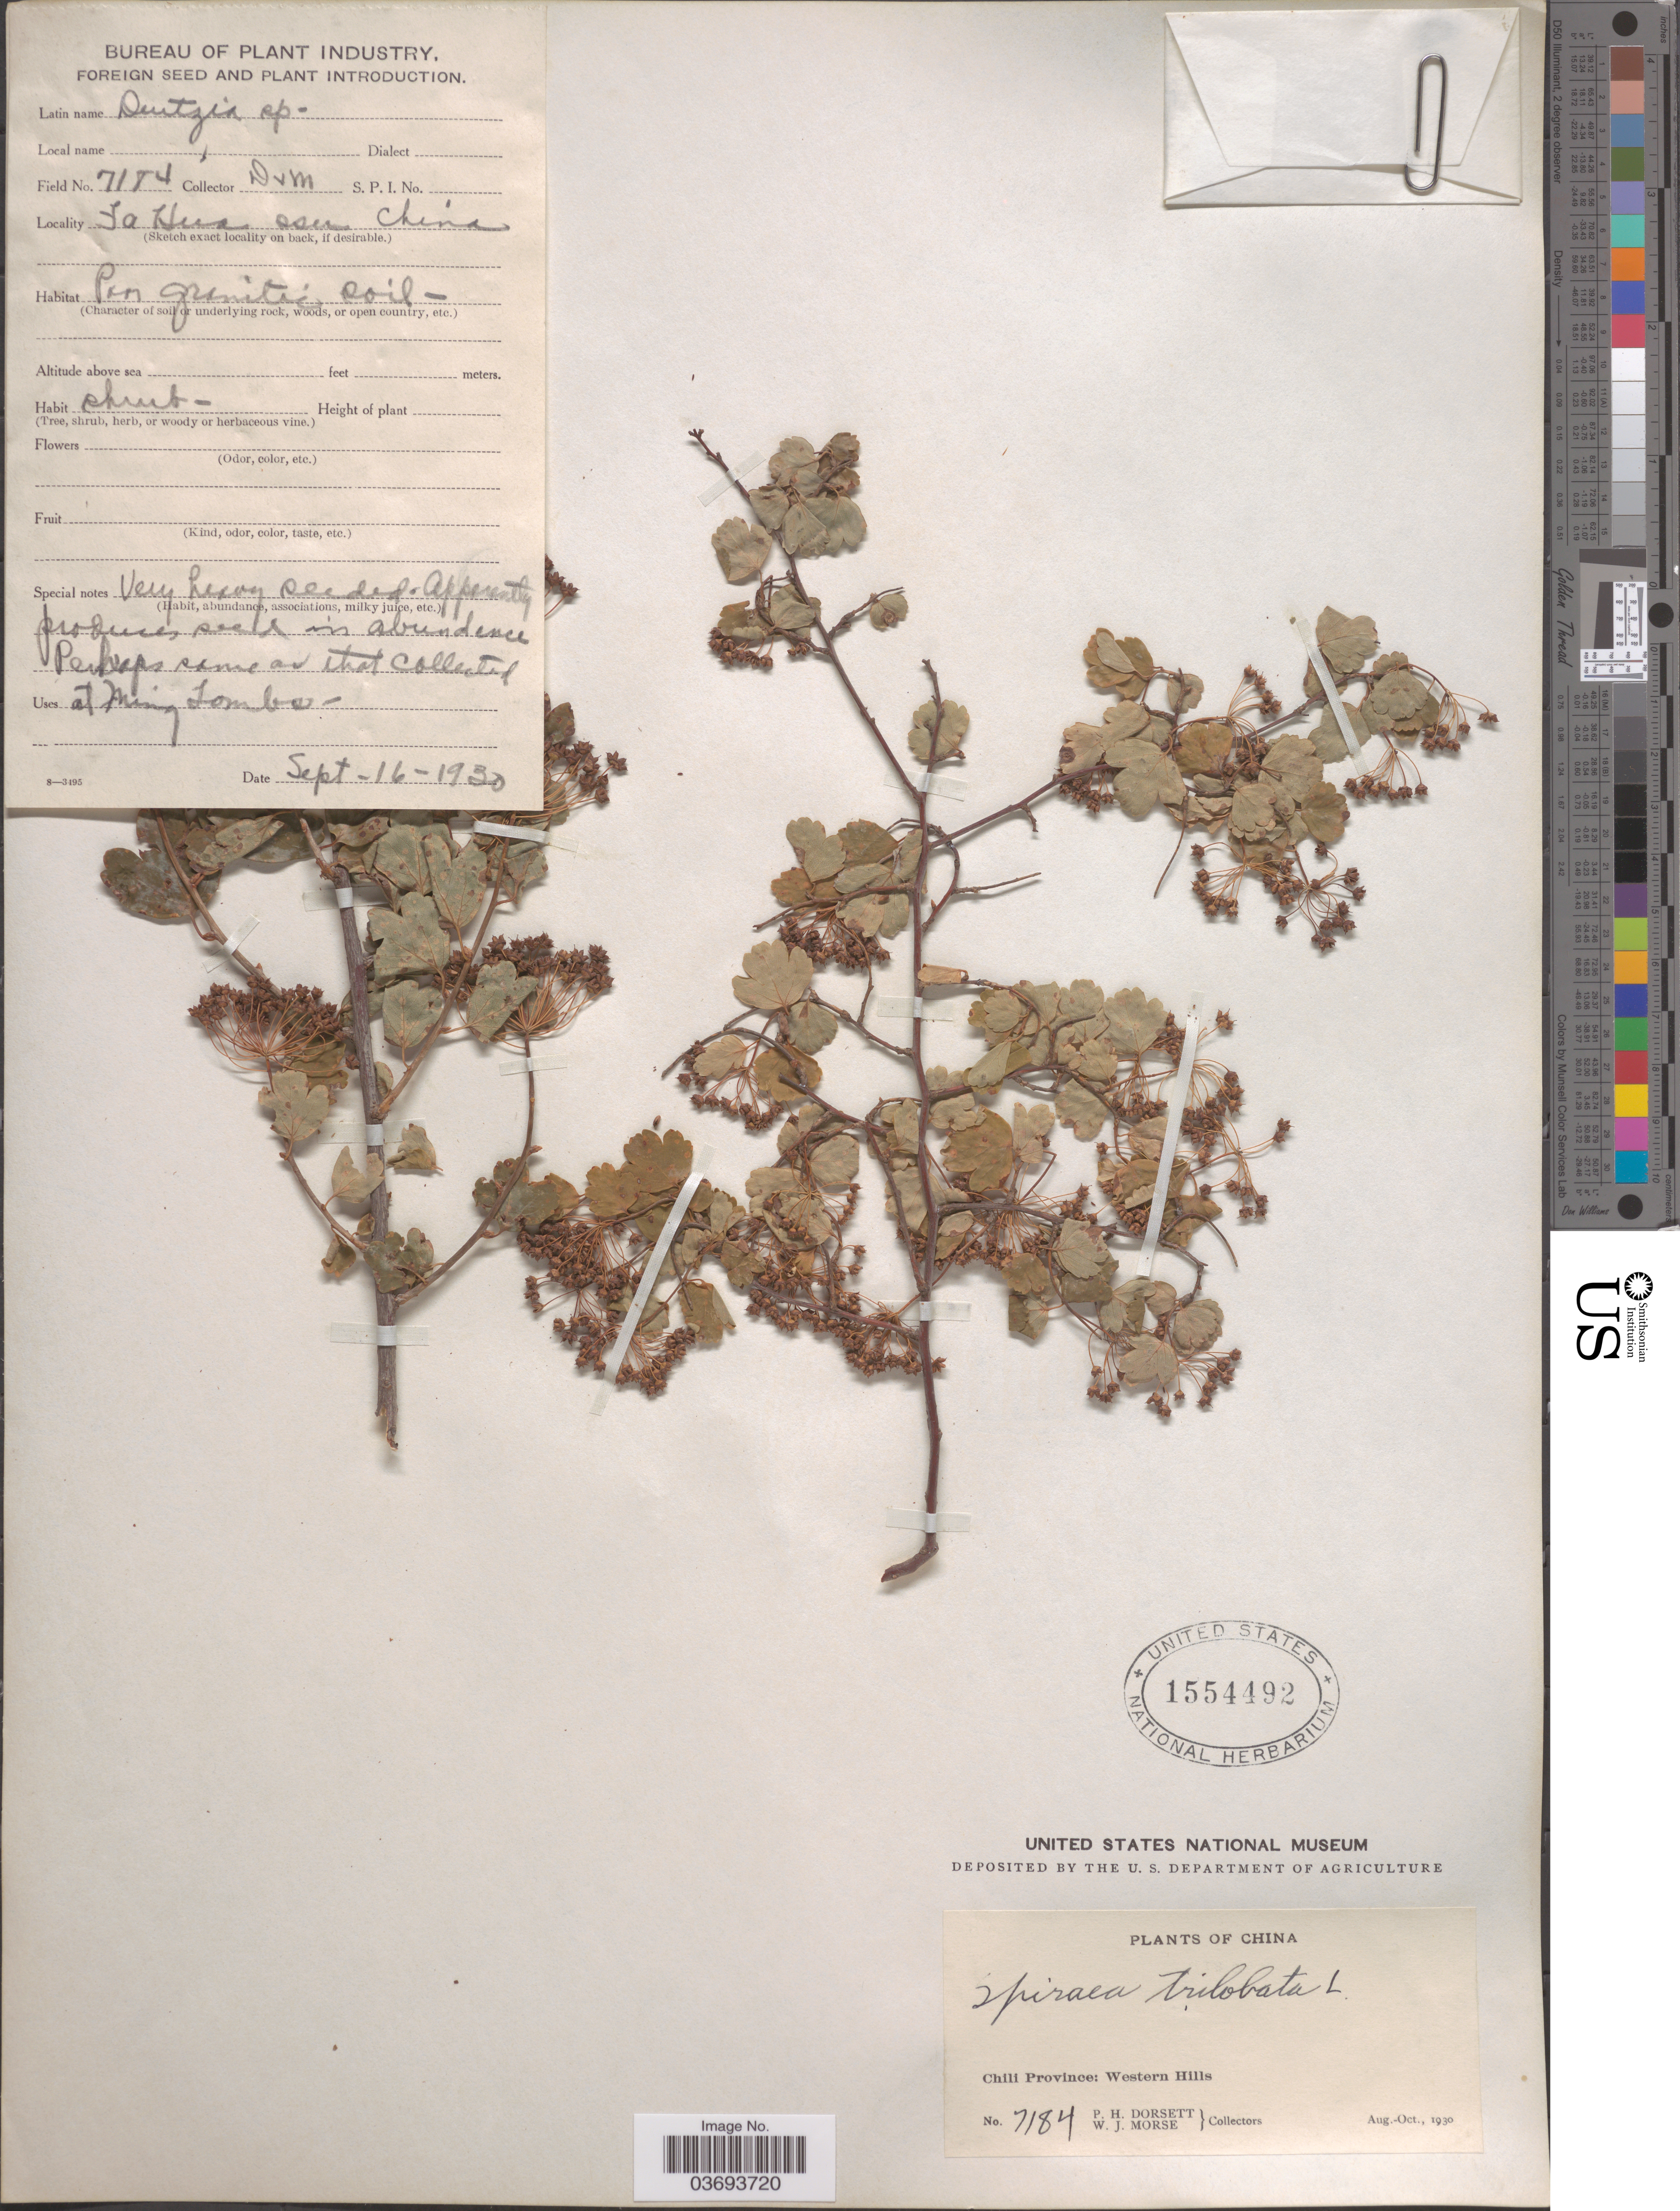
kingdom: Plantae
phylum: Tracheophyta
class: Magnoliopsida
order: Rosales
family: Rosaceae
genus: Spiraea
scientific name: Spiraea trilobata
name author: L.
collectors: P. H. Dorsett & W. J. Morse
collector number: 7184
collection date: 1930-09-16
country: China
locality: Fa Hus Osu. [interpreted] Chili Province: Western Hills.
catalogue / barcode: US 1554492